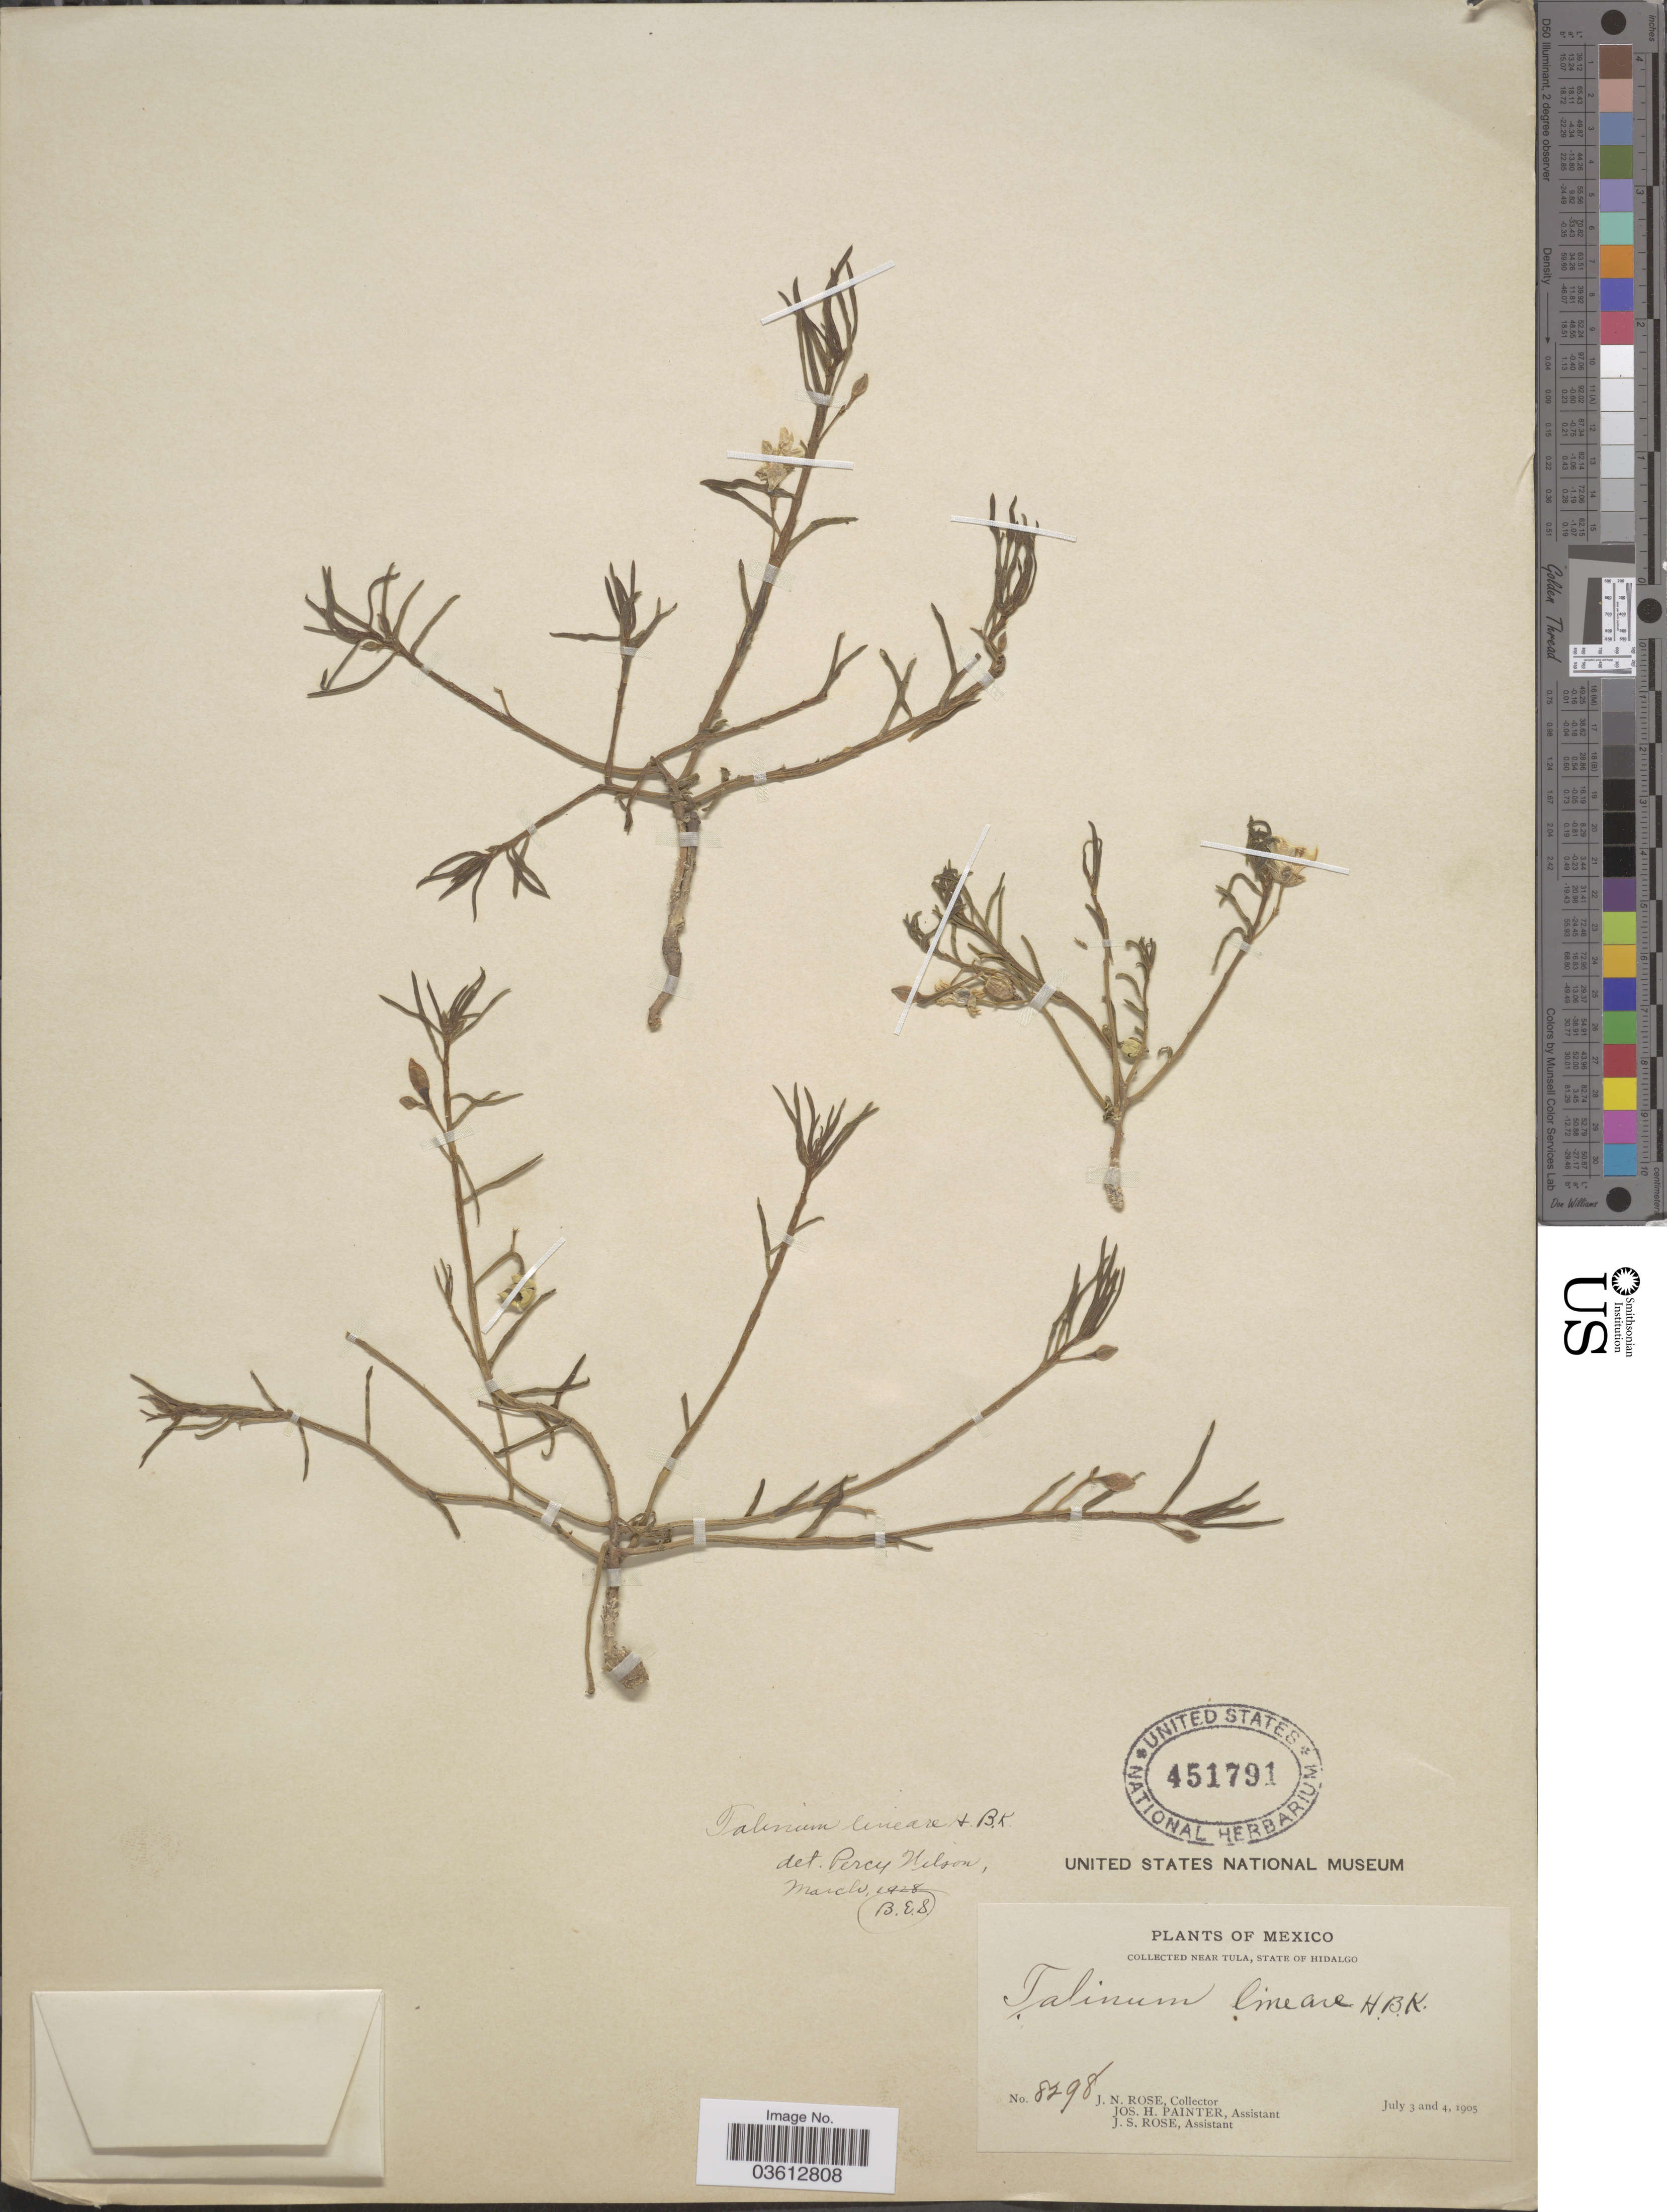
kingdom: Plantae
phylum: Tracheophyta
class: Magnoliopsida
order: Caryophyllales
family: Talinaceae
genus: Talinum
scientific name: Talinum lineare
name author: Kunth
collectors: J. N. Rose, J. H. Painter & J. S. Rose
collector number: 8298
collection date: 1905-07-03/1905-07-04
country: Mexico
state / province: Hidalgo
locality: Near Tula.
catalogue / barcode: US 451791